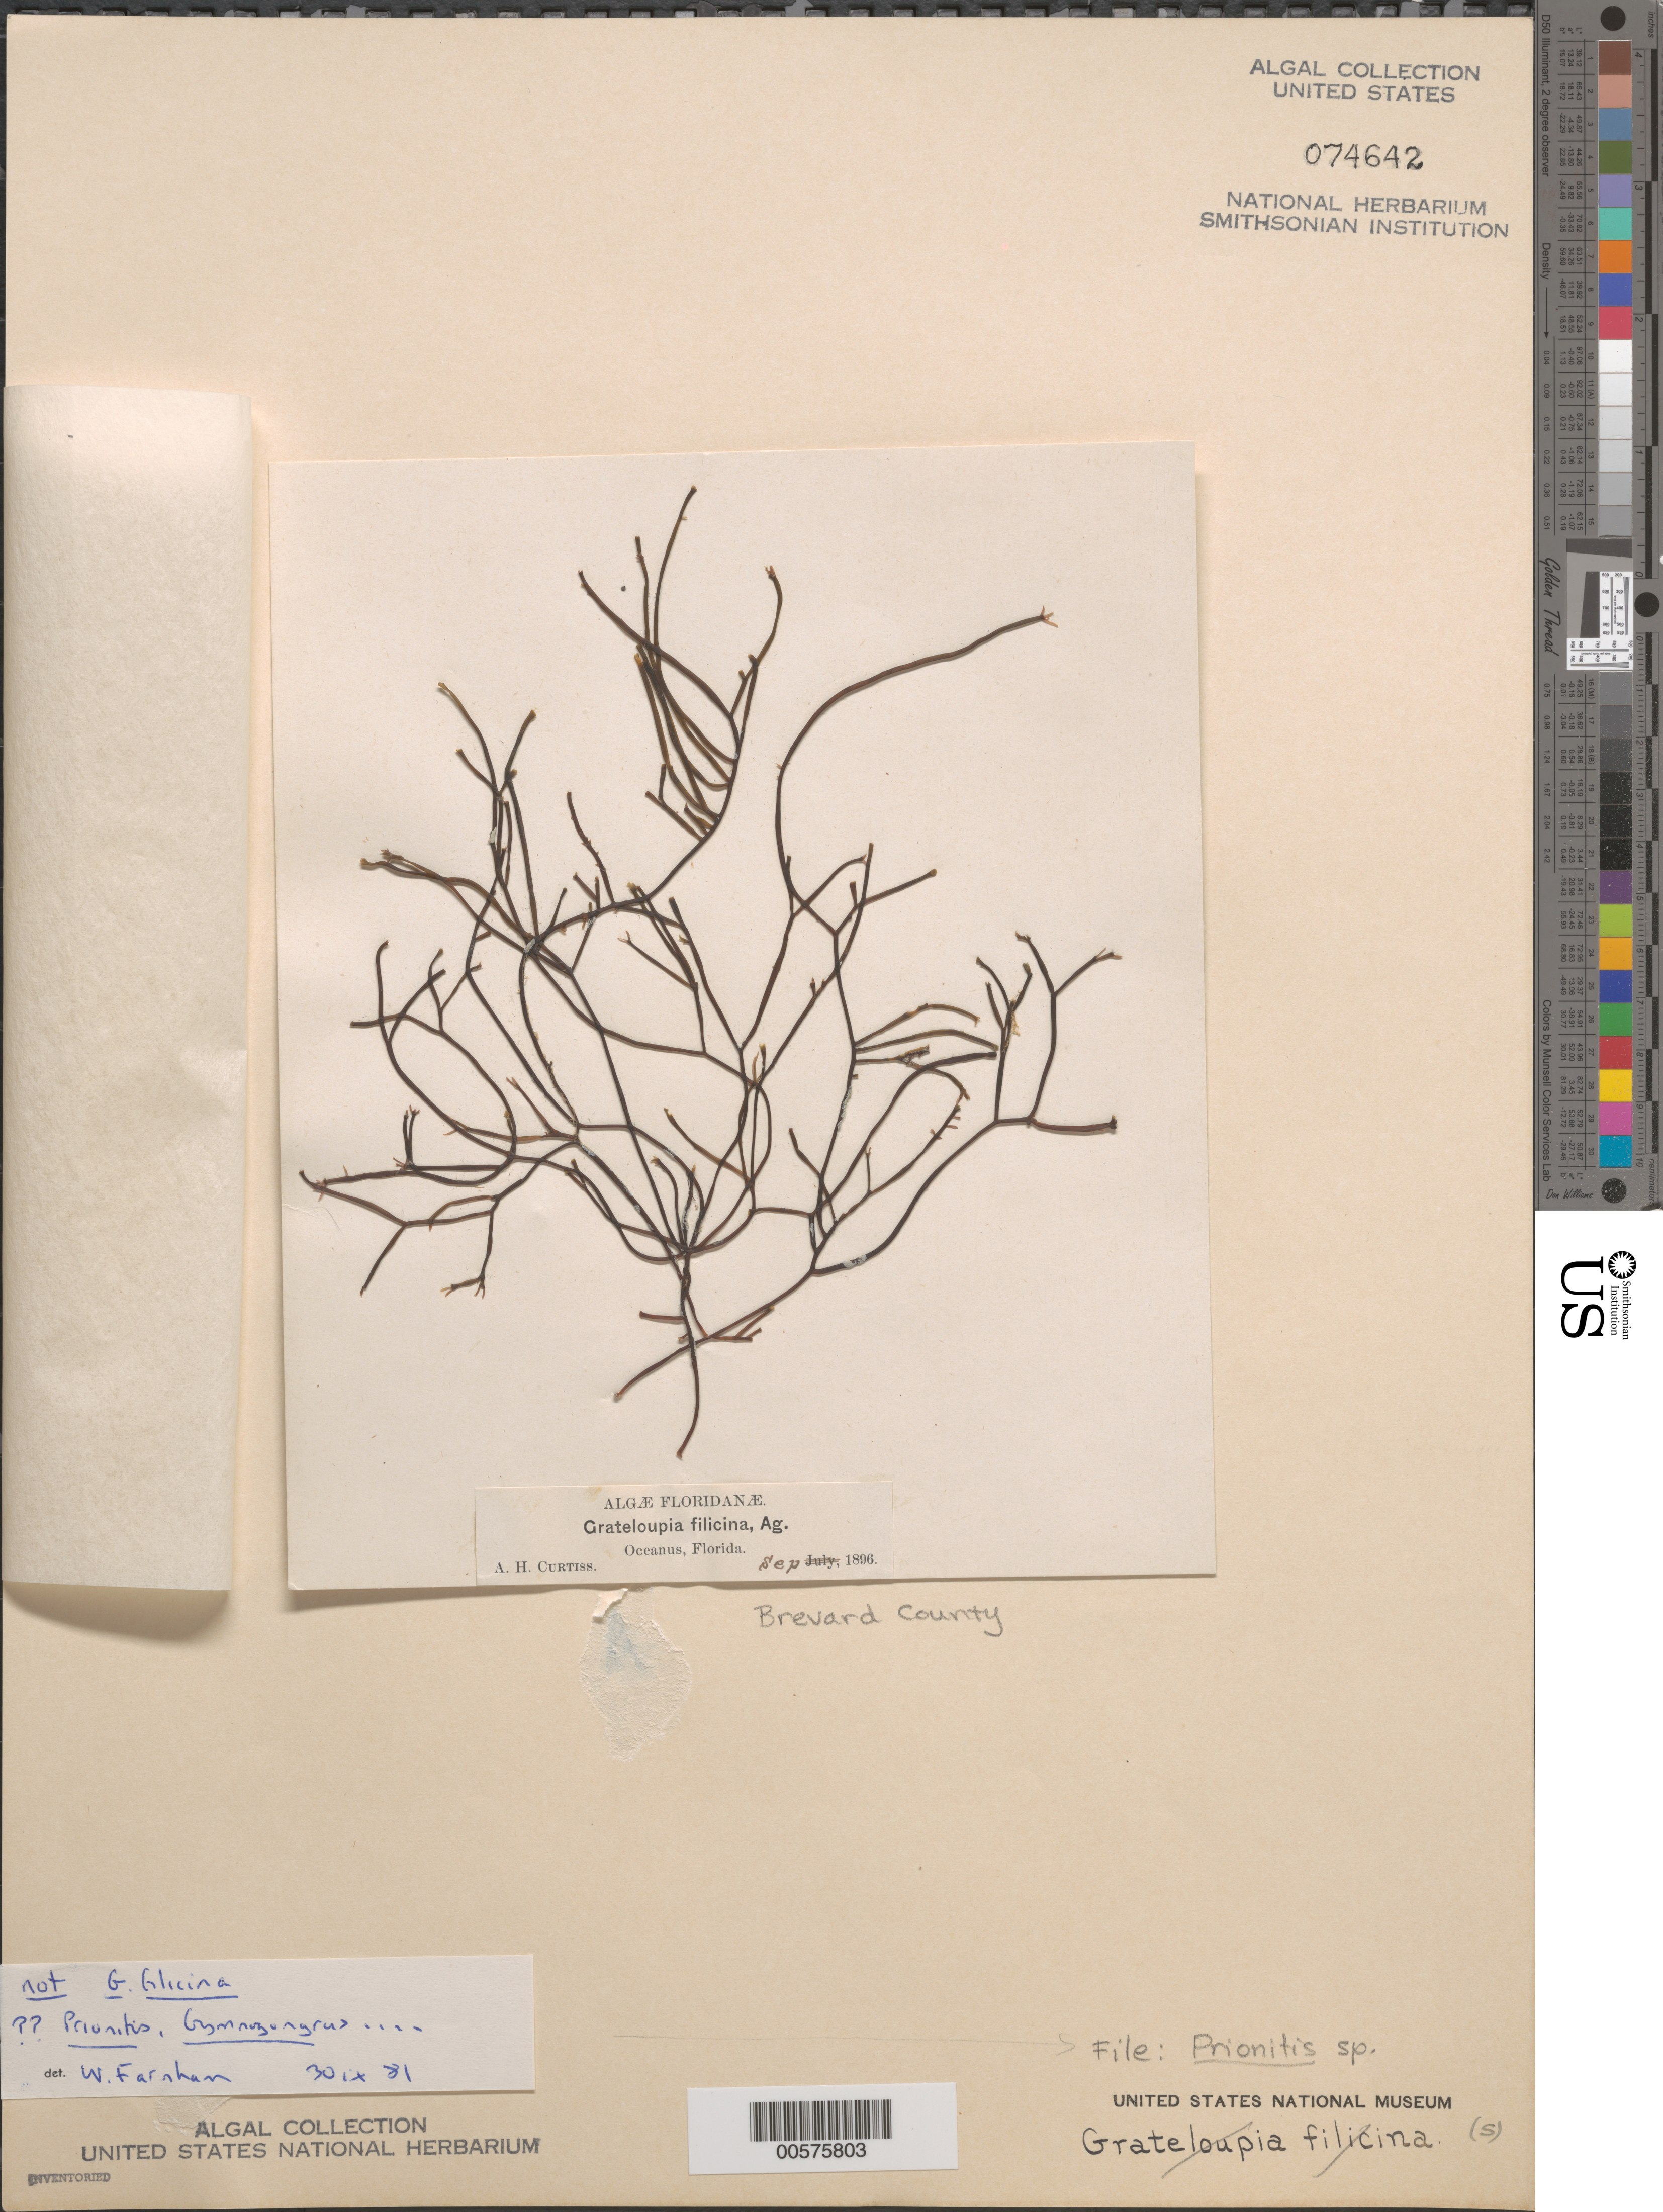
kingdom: Plantae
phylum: Rhodophyta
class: Florideophyceae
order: Cryptonemiales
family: Cryptonemiaceae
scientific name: Prionitis sp.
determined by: Farnham, W. F.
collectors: A. H. Curtiss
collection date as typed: Sep 1896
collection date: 1896-09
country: United States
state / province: Florida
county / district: Brevard County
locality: Oceanus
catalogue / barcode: US 74642